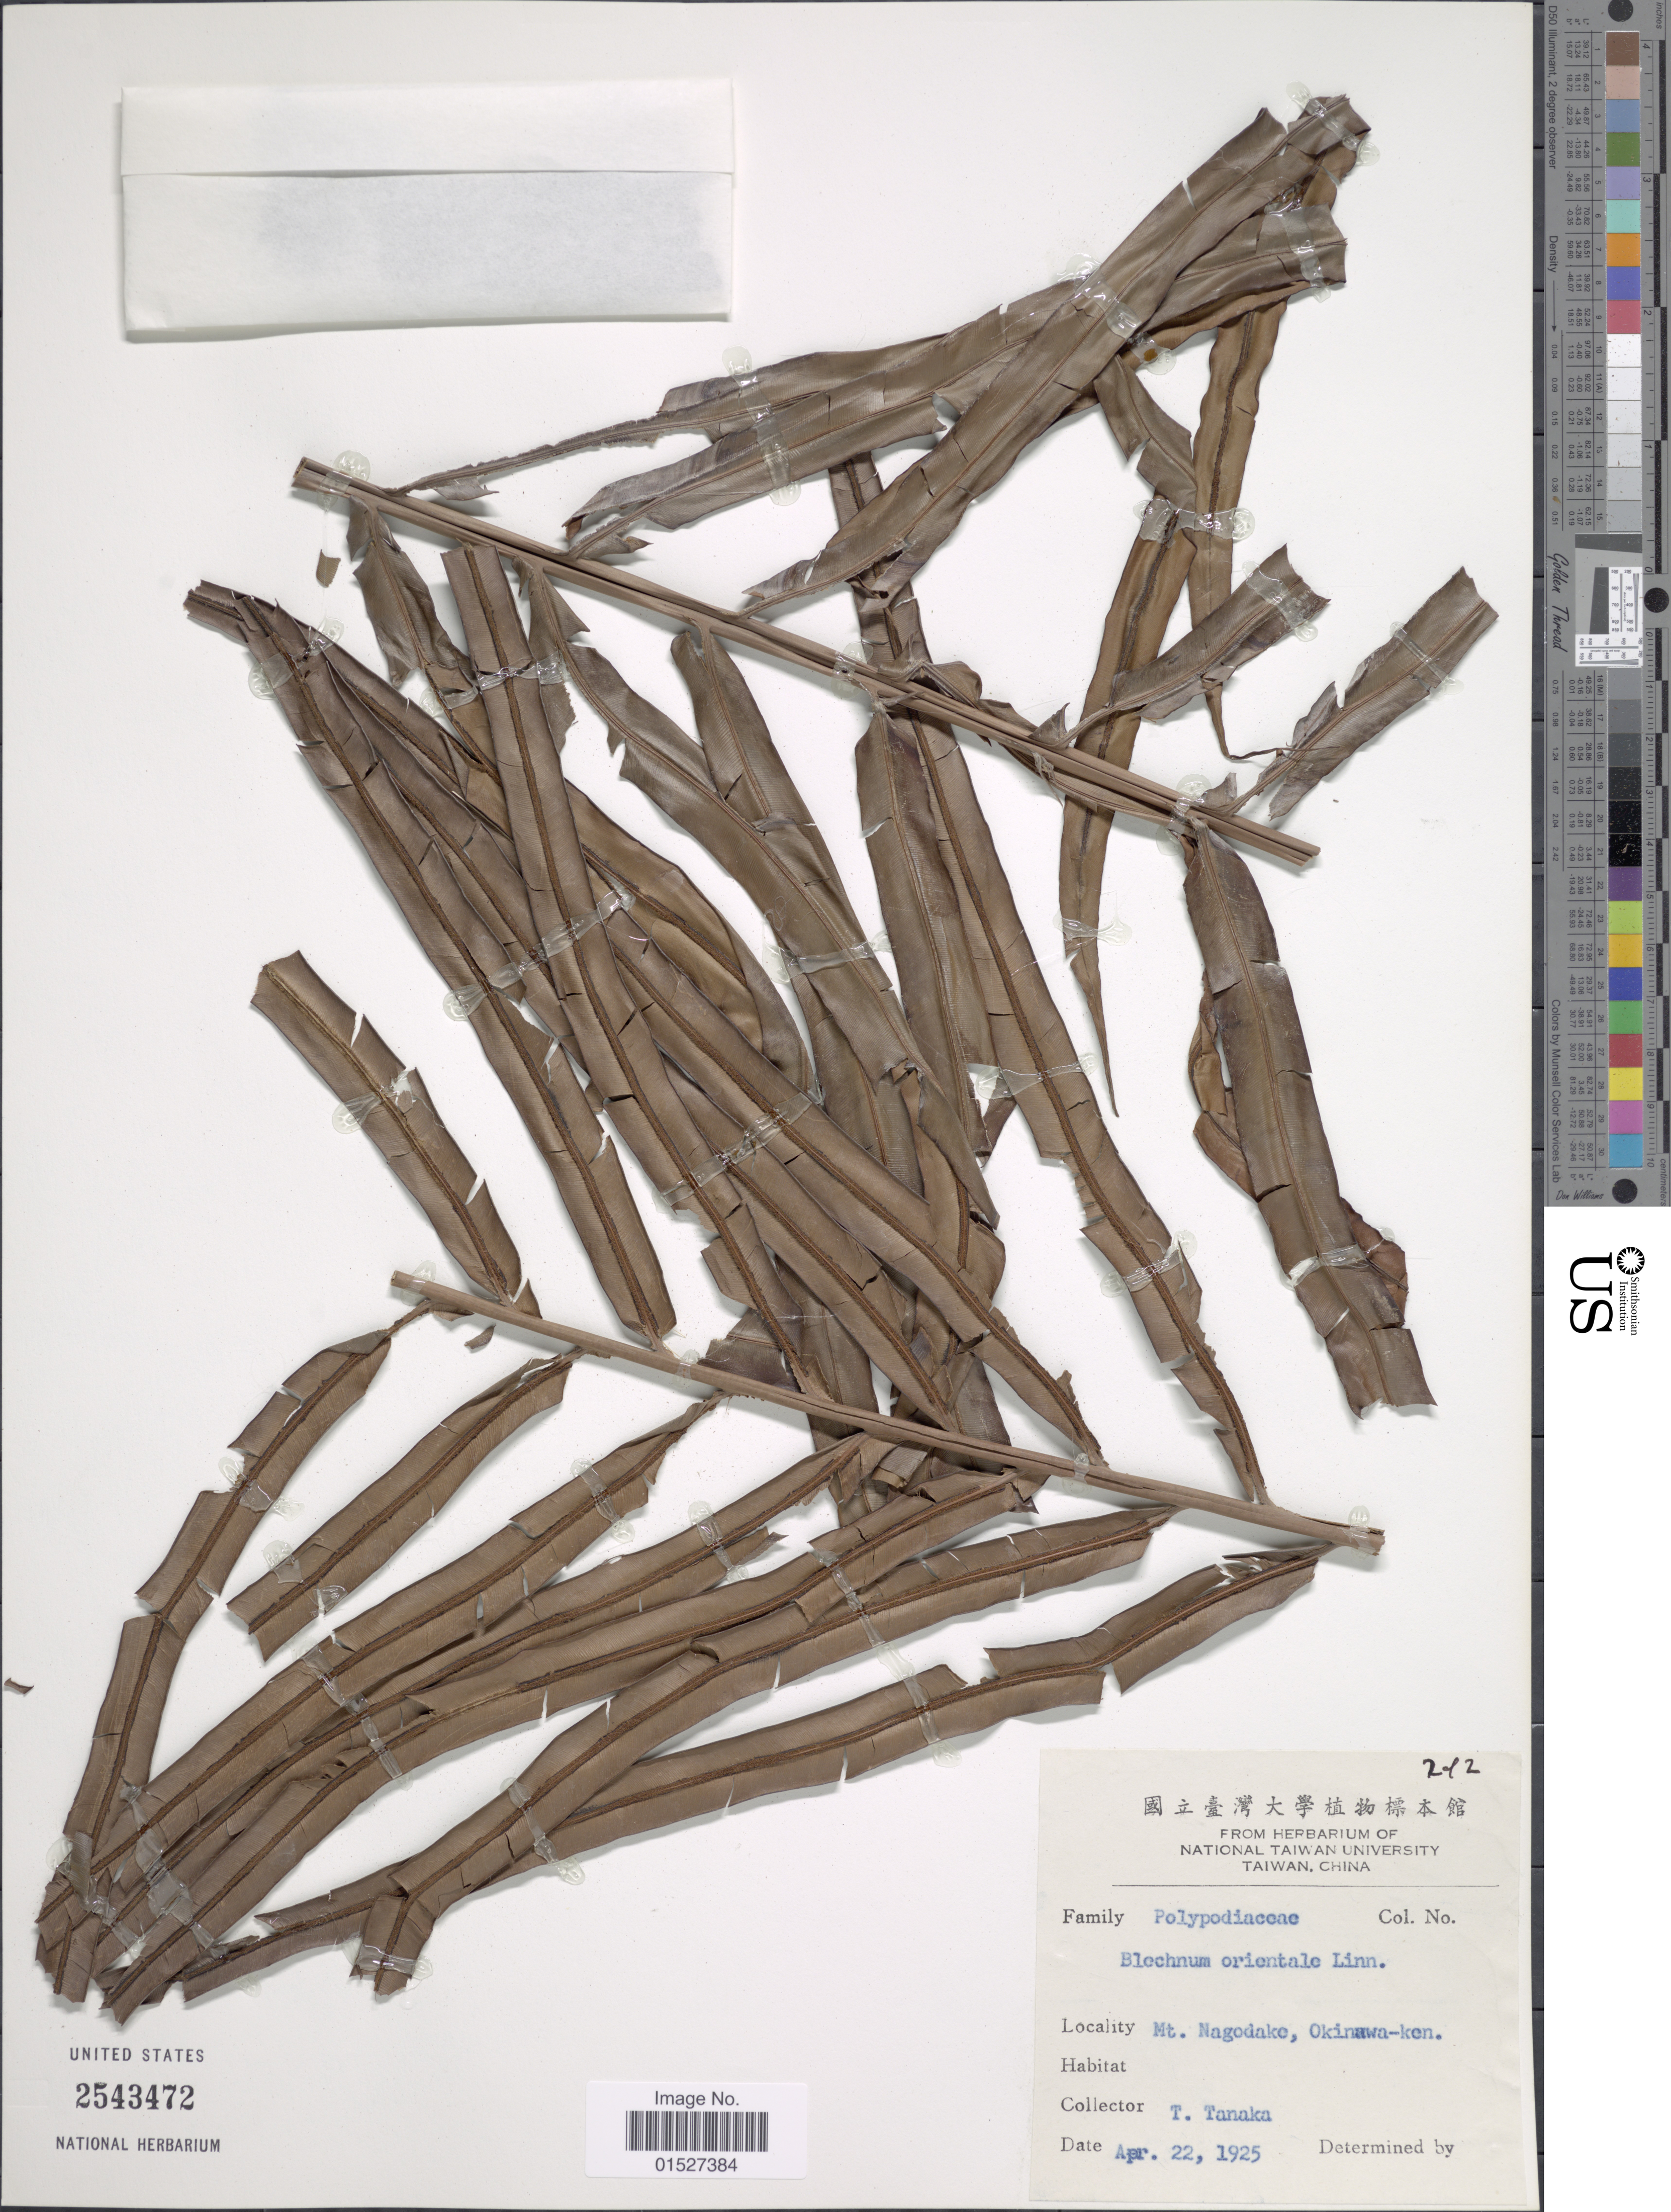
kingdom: Plantae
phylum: Tracheophyta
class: Polypodiopsida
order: Polypodiales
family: Blechnaceae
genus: Blechnum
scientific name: Blechnum orientale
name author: L.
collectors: T. Tanaka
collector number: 242*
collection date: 1925-04-22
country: Japan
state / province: Okinawa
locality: Mt. Nagodake, Okinawa-ken.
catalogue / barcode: US 2543472